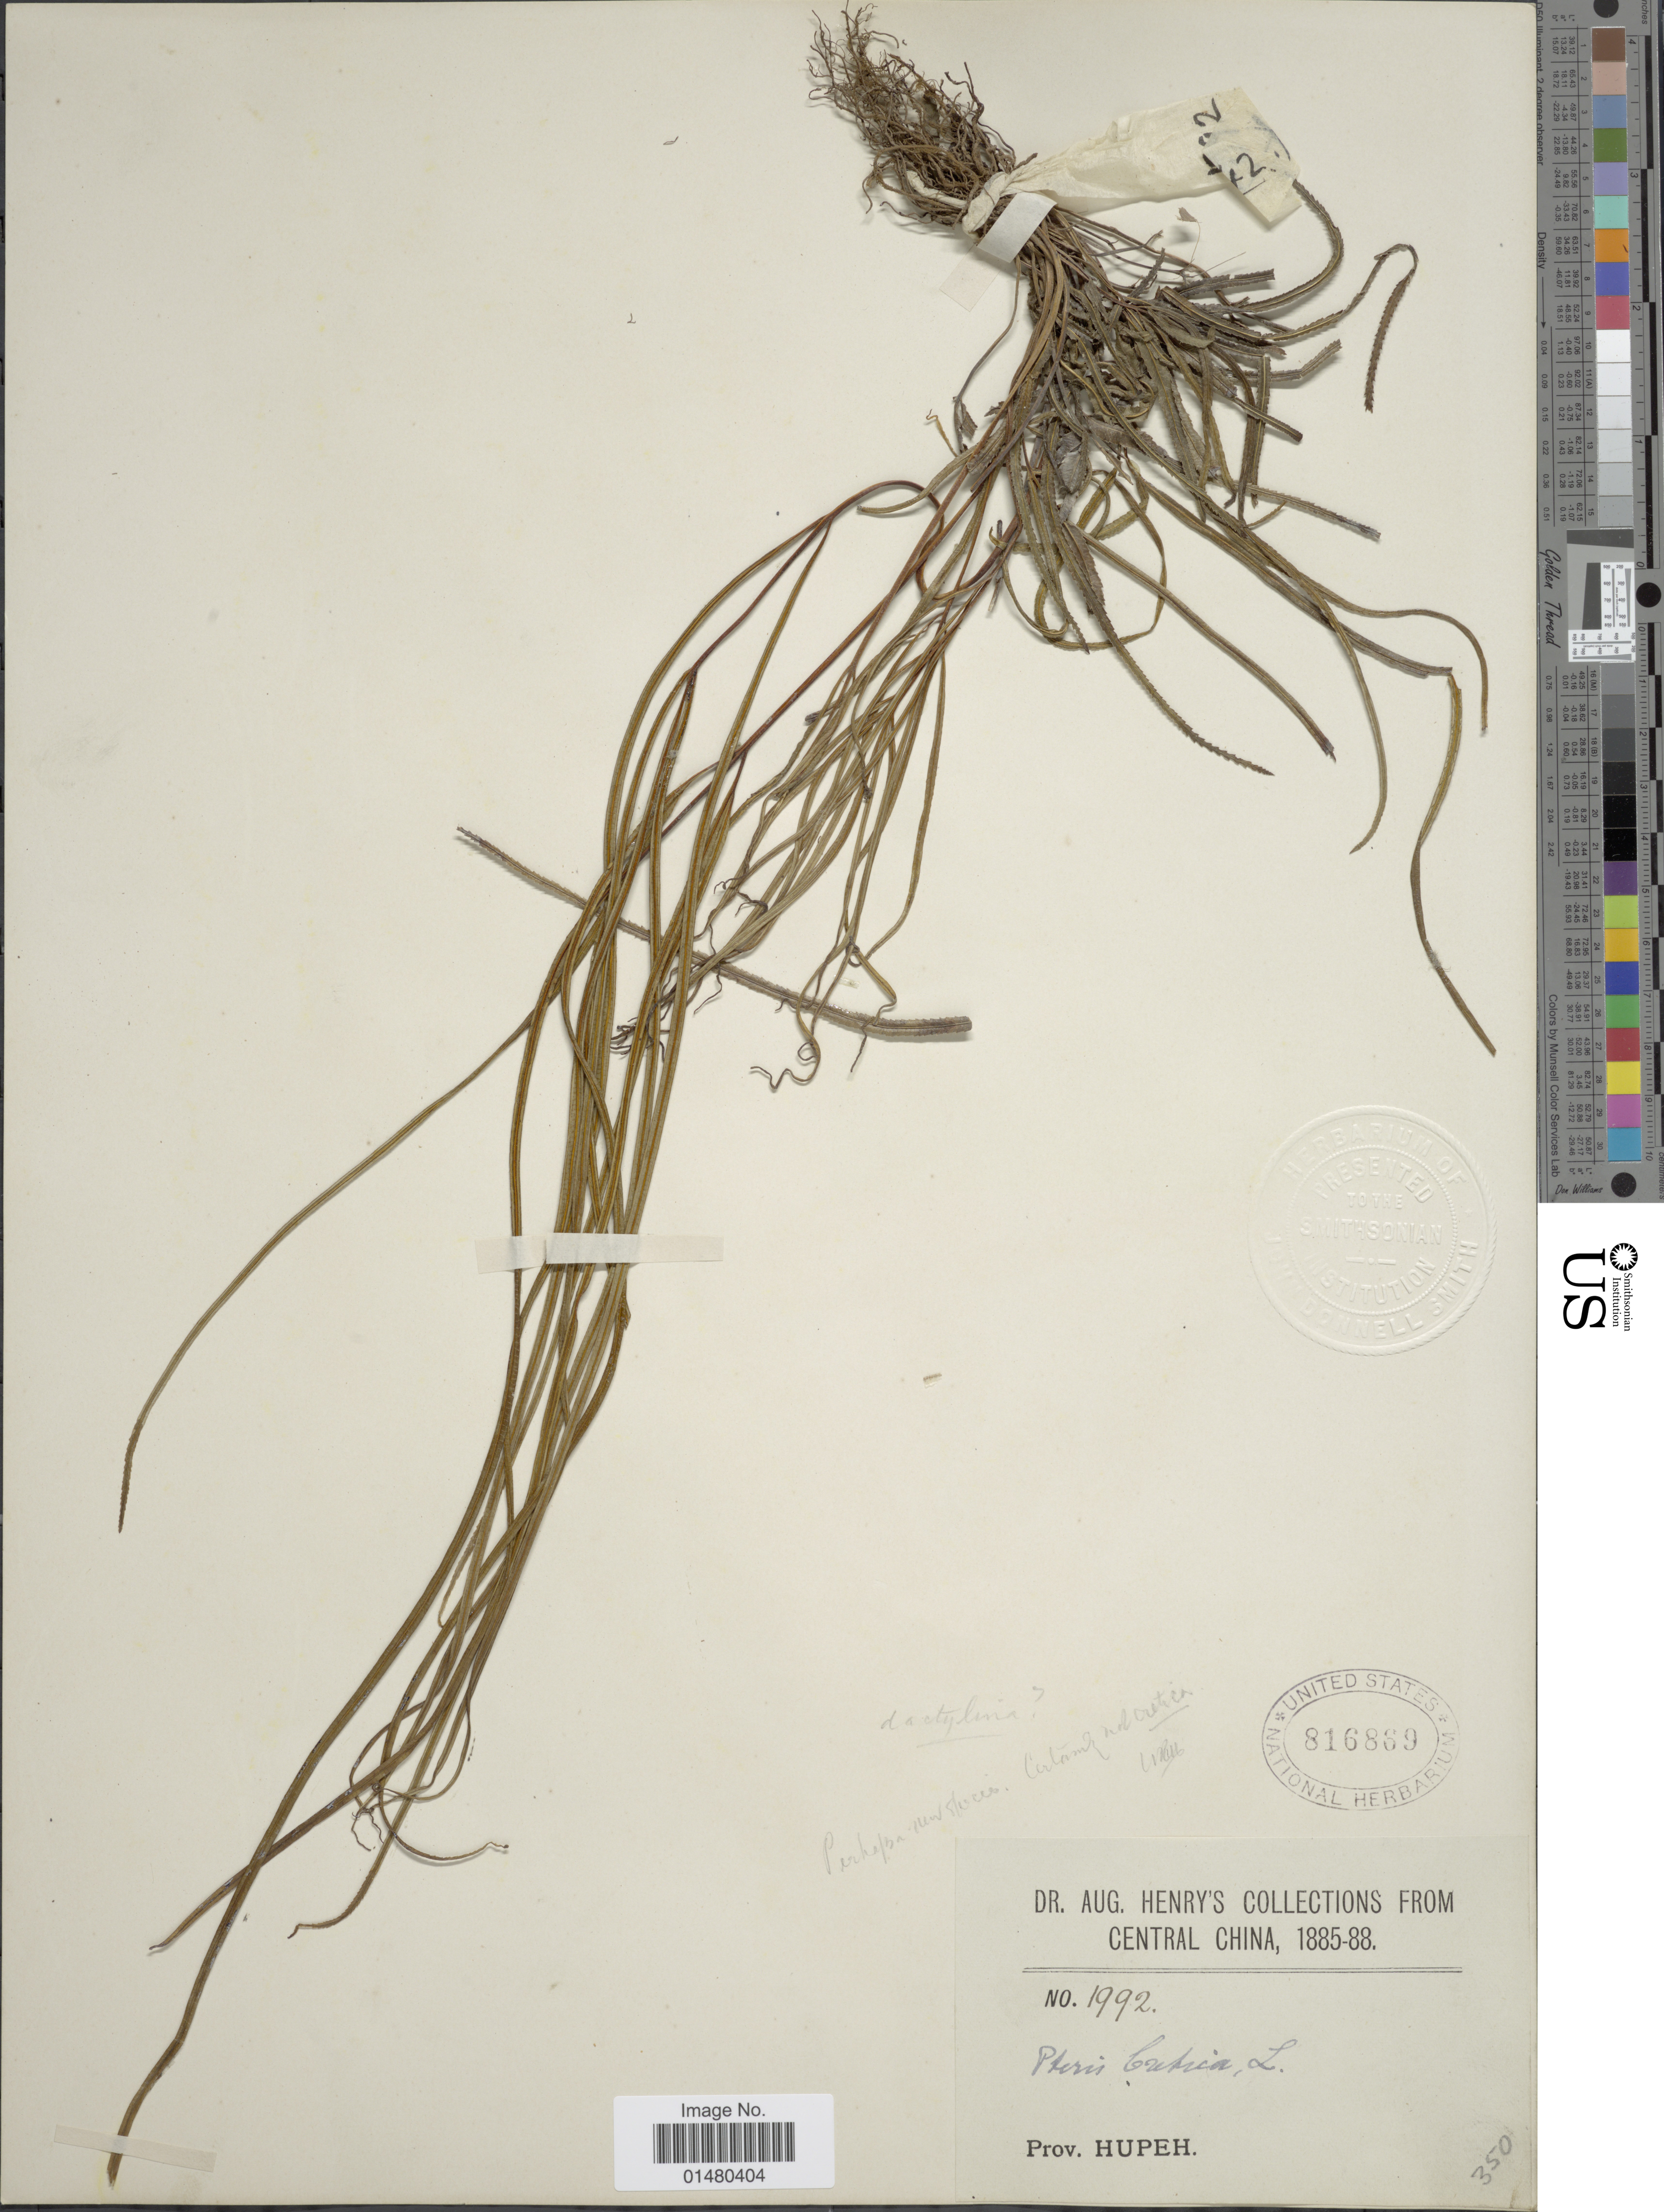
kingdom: Plantae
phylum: Tracheophyta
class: Polypodiopsida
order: Polypodiales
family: Pteridaceae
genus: Pteris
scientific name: Pteris dactylina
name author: Hook.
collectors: A. Henry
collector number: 1992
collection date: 1885/1888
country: China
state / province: Hubei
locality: From Central Cina, Prov. Hupeh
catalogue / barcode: US 816869